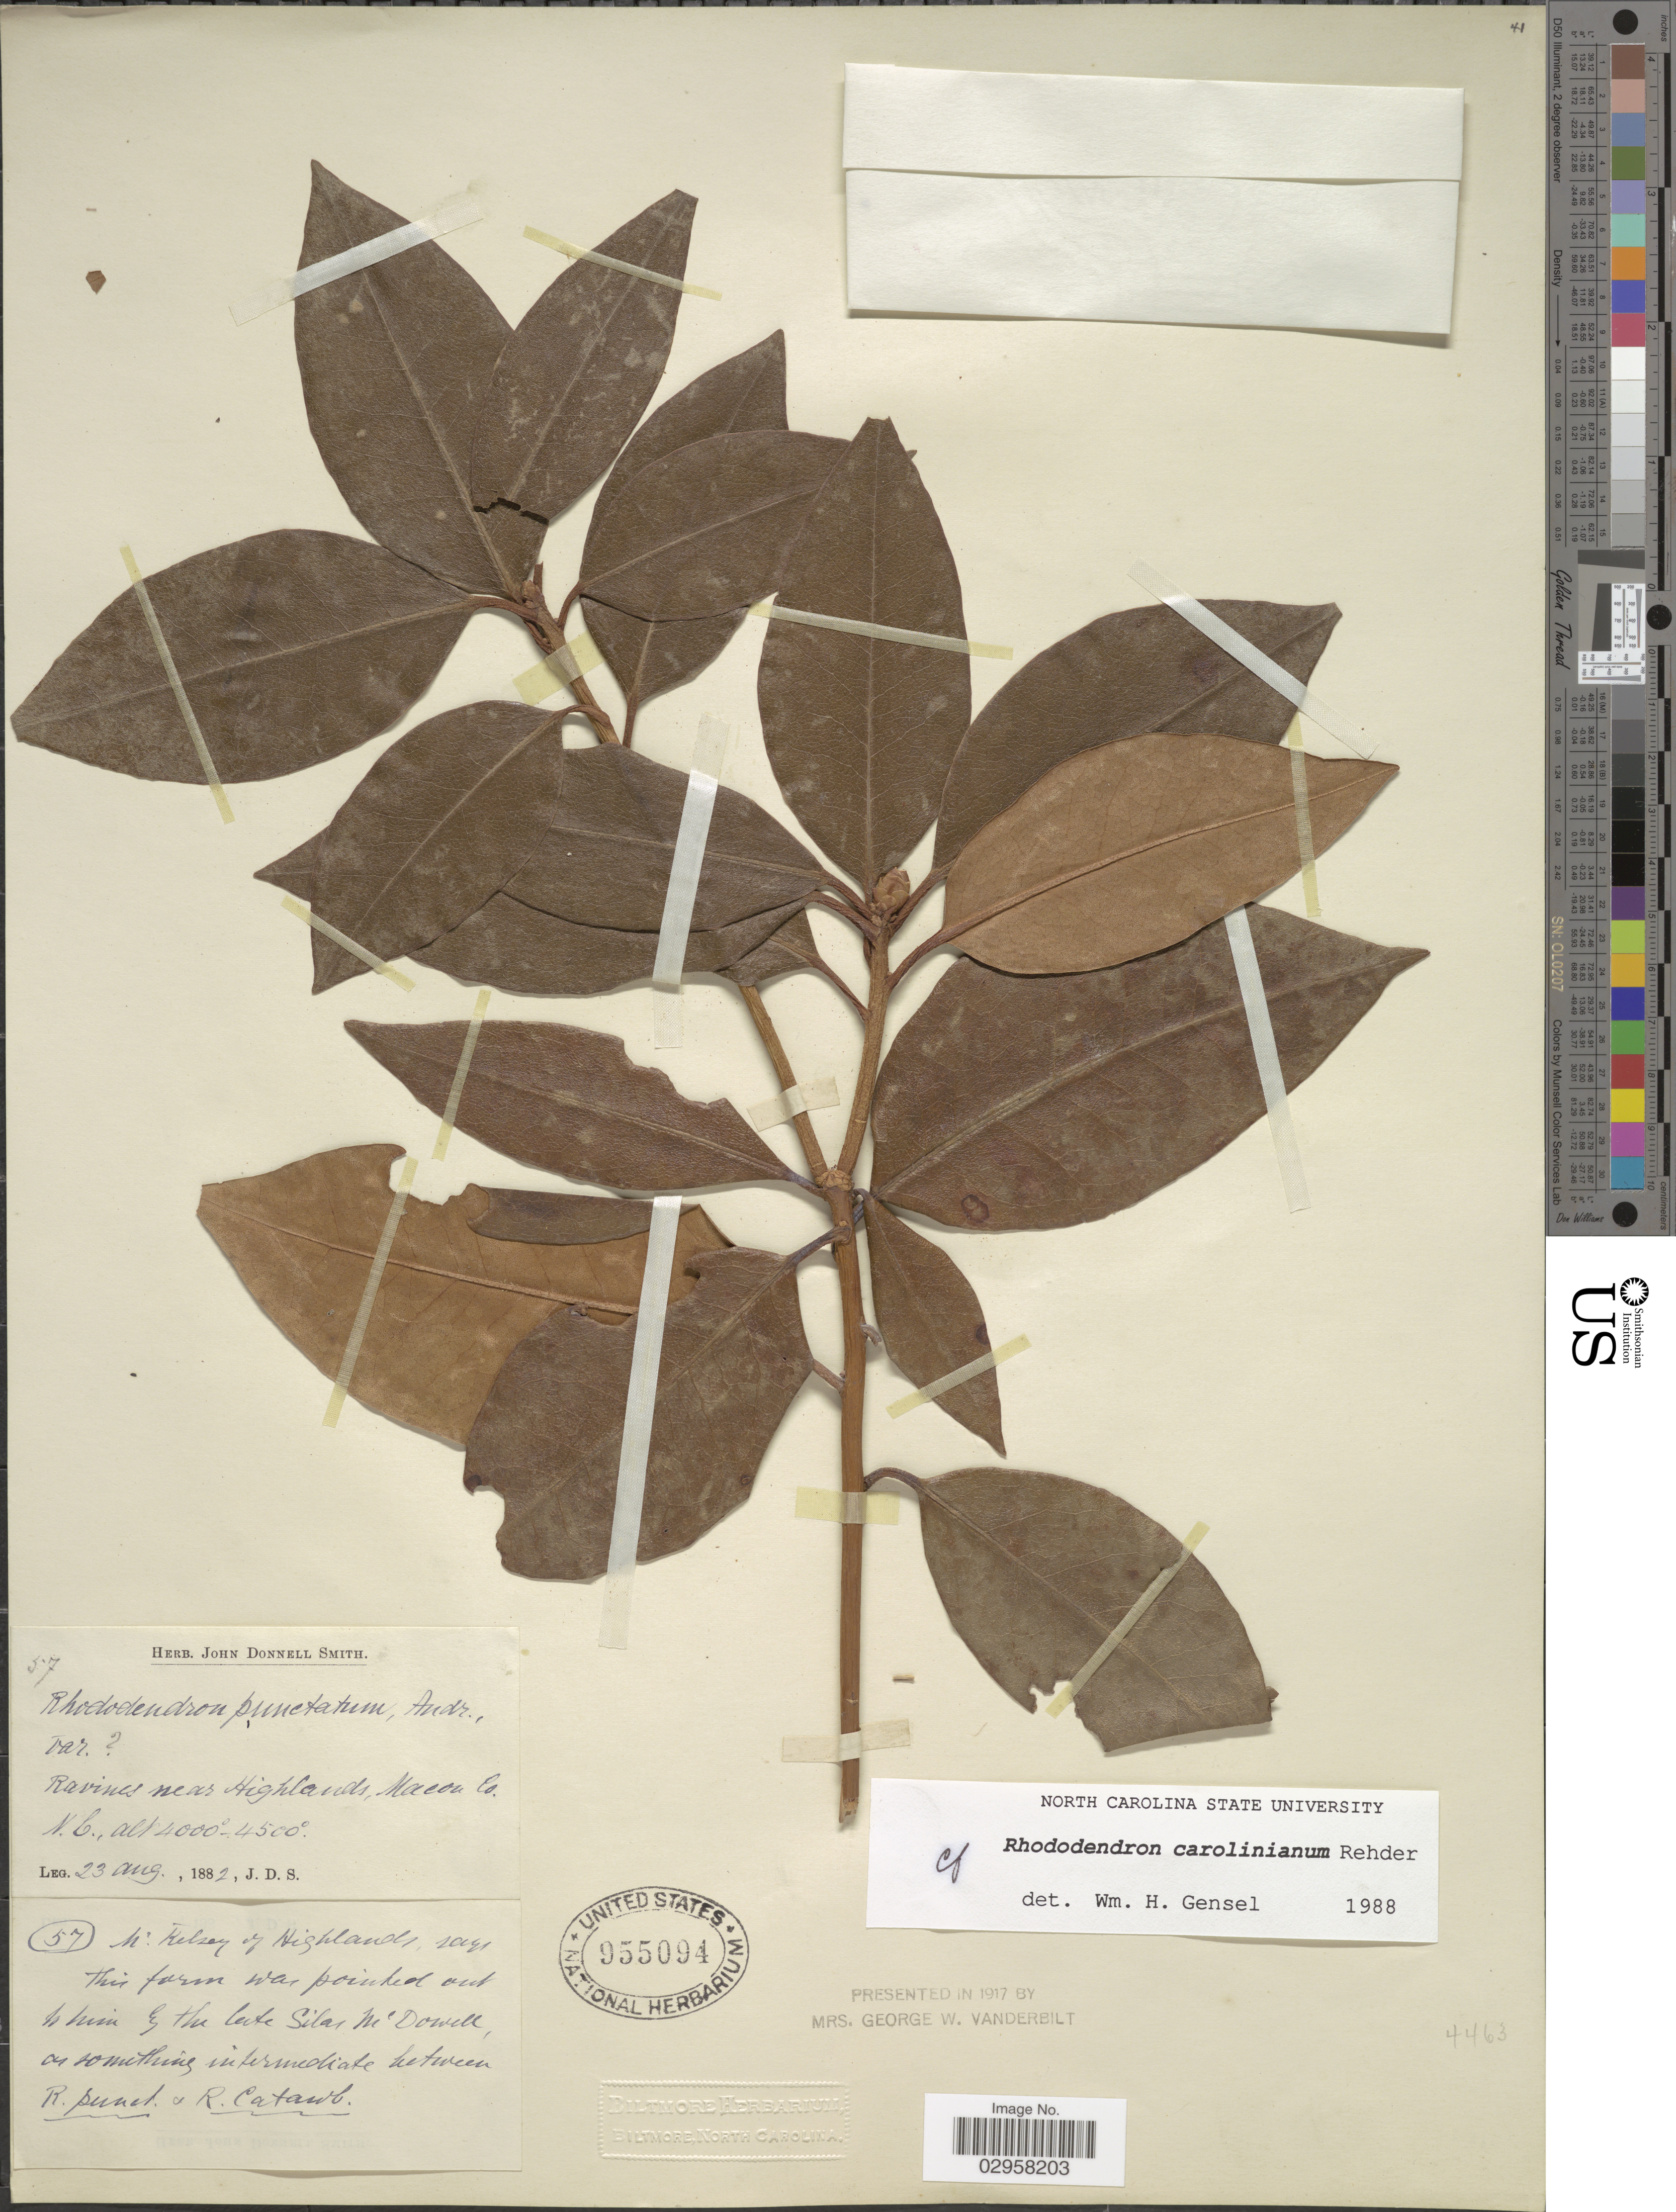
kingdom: Plantae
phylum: Tracheophyta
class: Magnoliopsida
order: Ericales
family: Ericaceae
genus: Rhododendron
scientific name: Rhododendron carolinianum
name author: Rehder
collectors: J. Donnell Smith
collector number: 57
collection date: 1882-08-23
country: United States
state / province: North Carolina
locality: Ravines near Highlands, Macon Co.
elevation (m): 1219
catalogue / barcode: US 955094